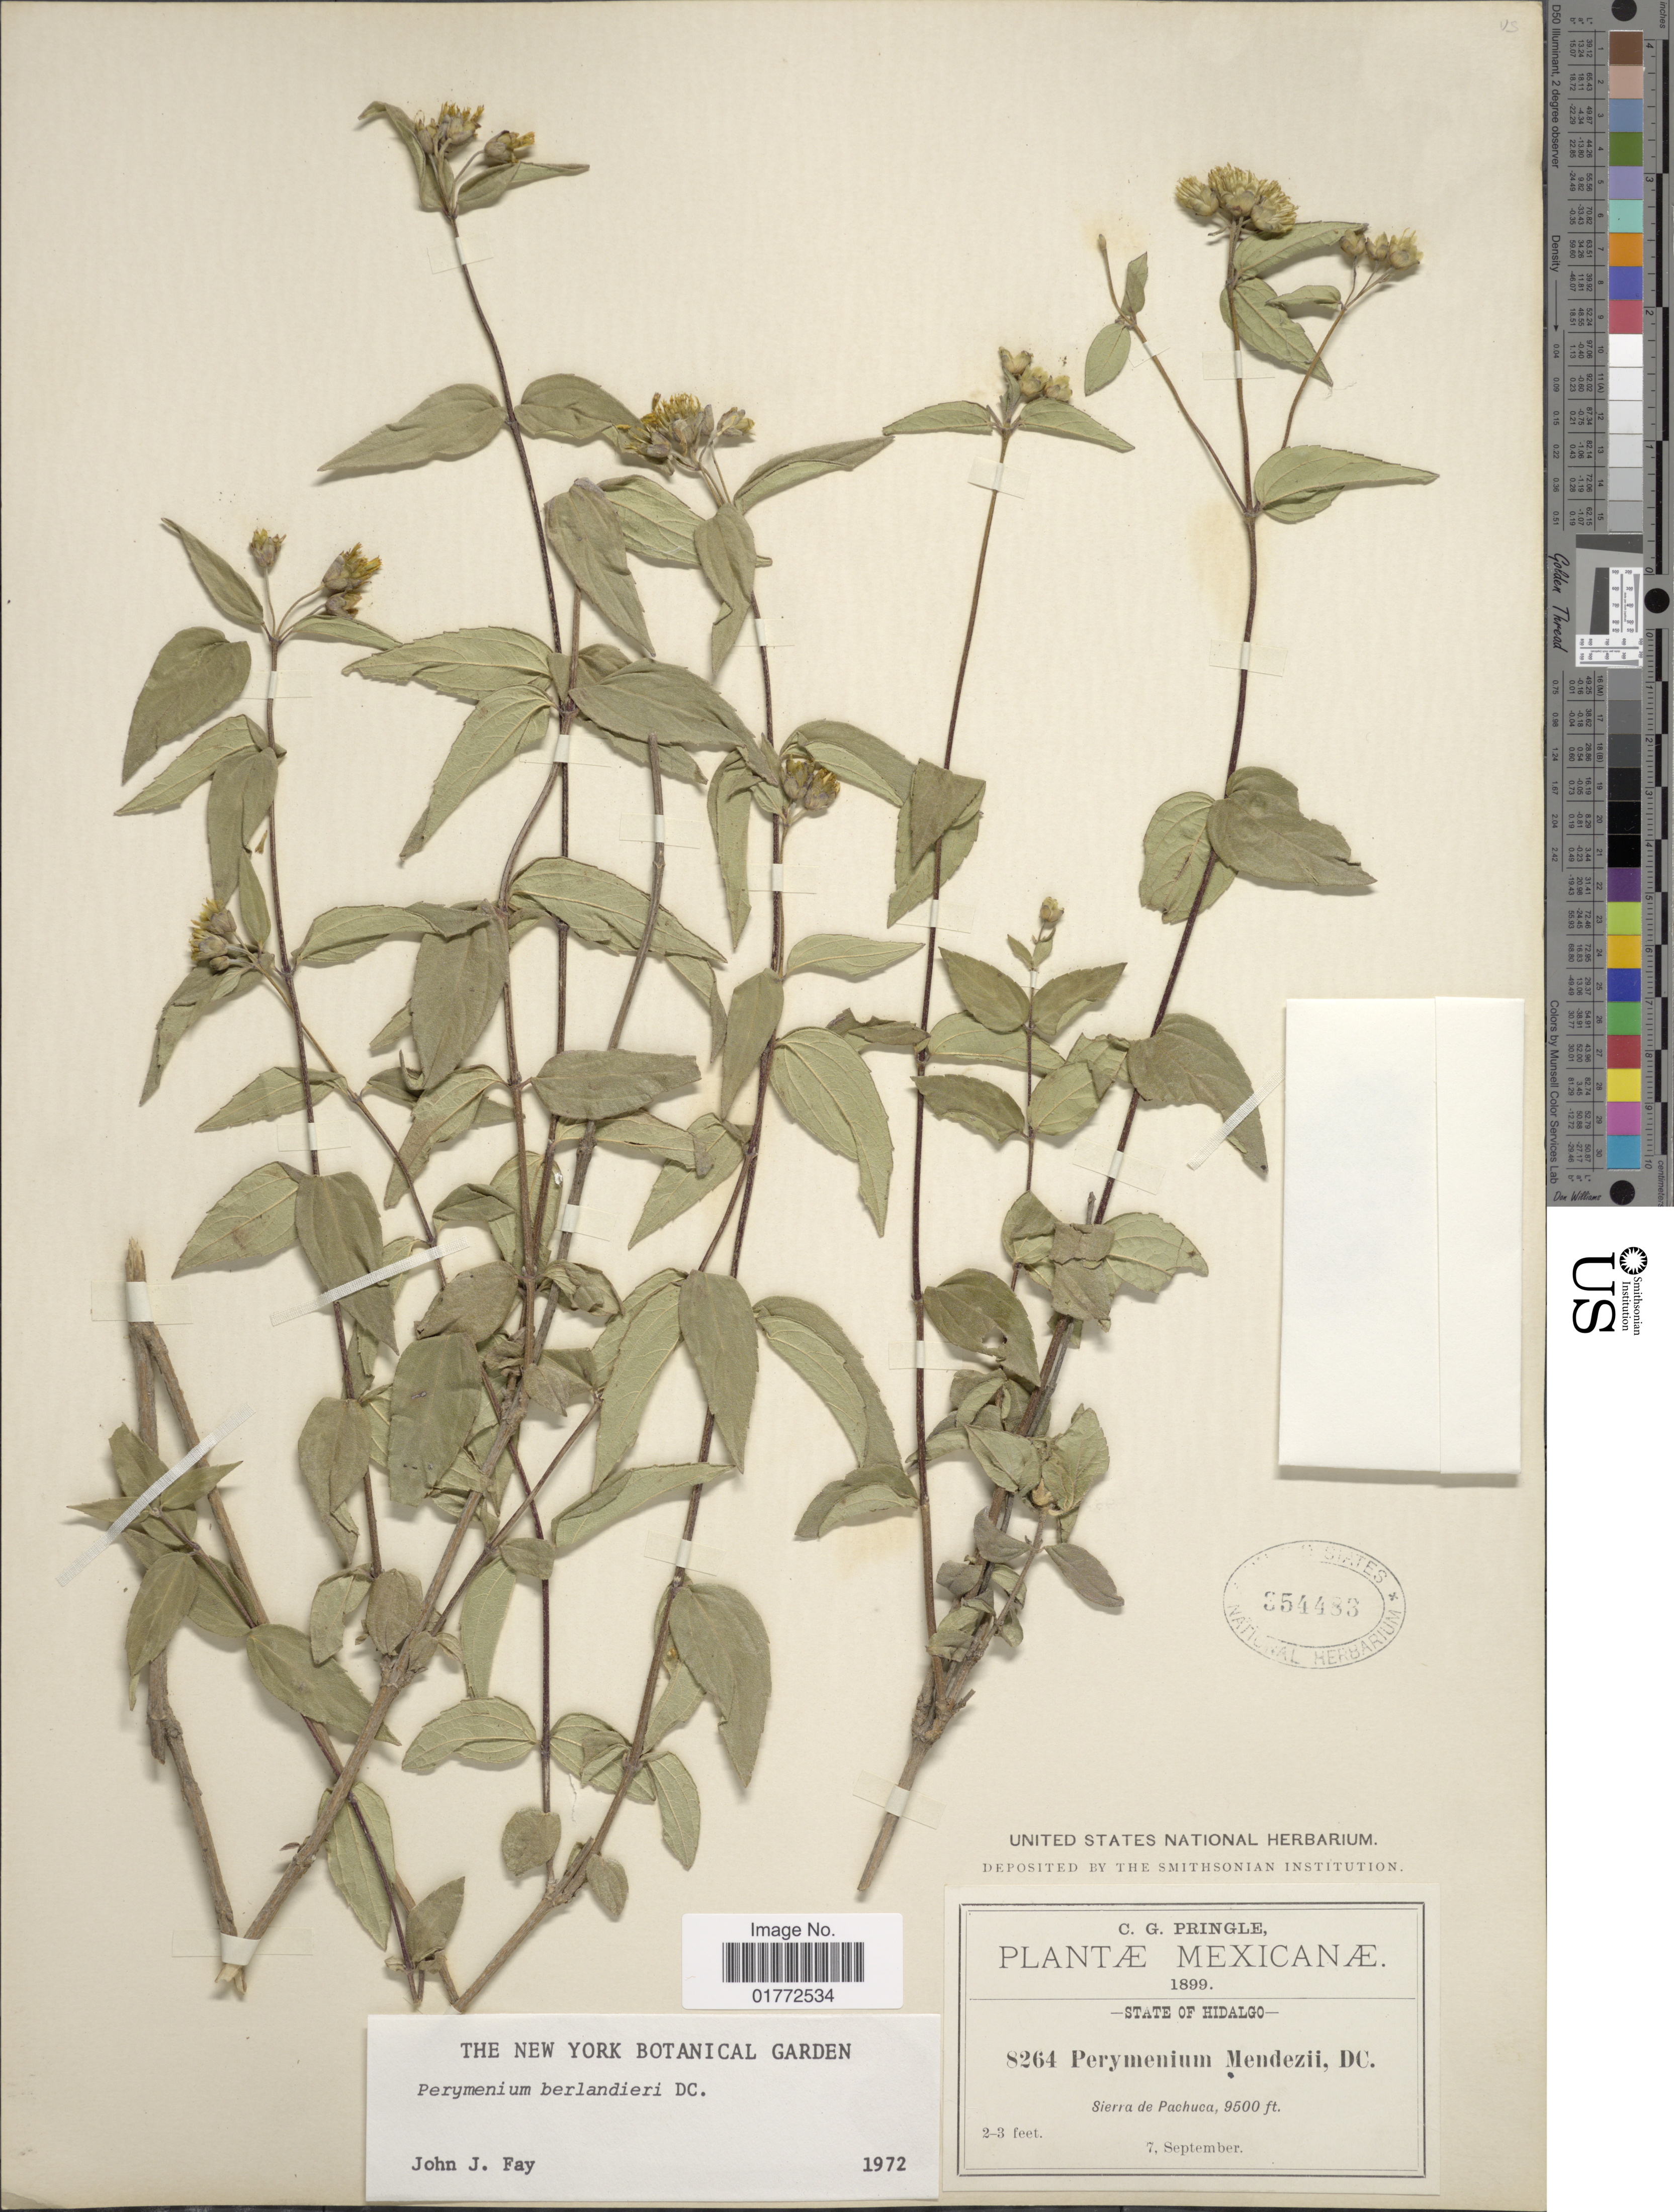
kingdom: Plantae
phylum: Tracheophyta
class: Magnoliopsida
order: Asterales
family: Asteraceae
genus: Perymenium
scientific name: Perymenium berlandieri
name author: DC.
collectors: C. G. Pringle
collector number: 8264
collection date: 1899-09-07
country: Mexico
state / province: Hidalgo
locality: Sierra de Pachuca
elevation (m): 2896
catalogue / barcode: US 354483